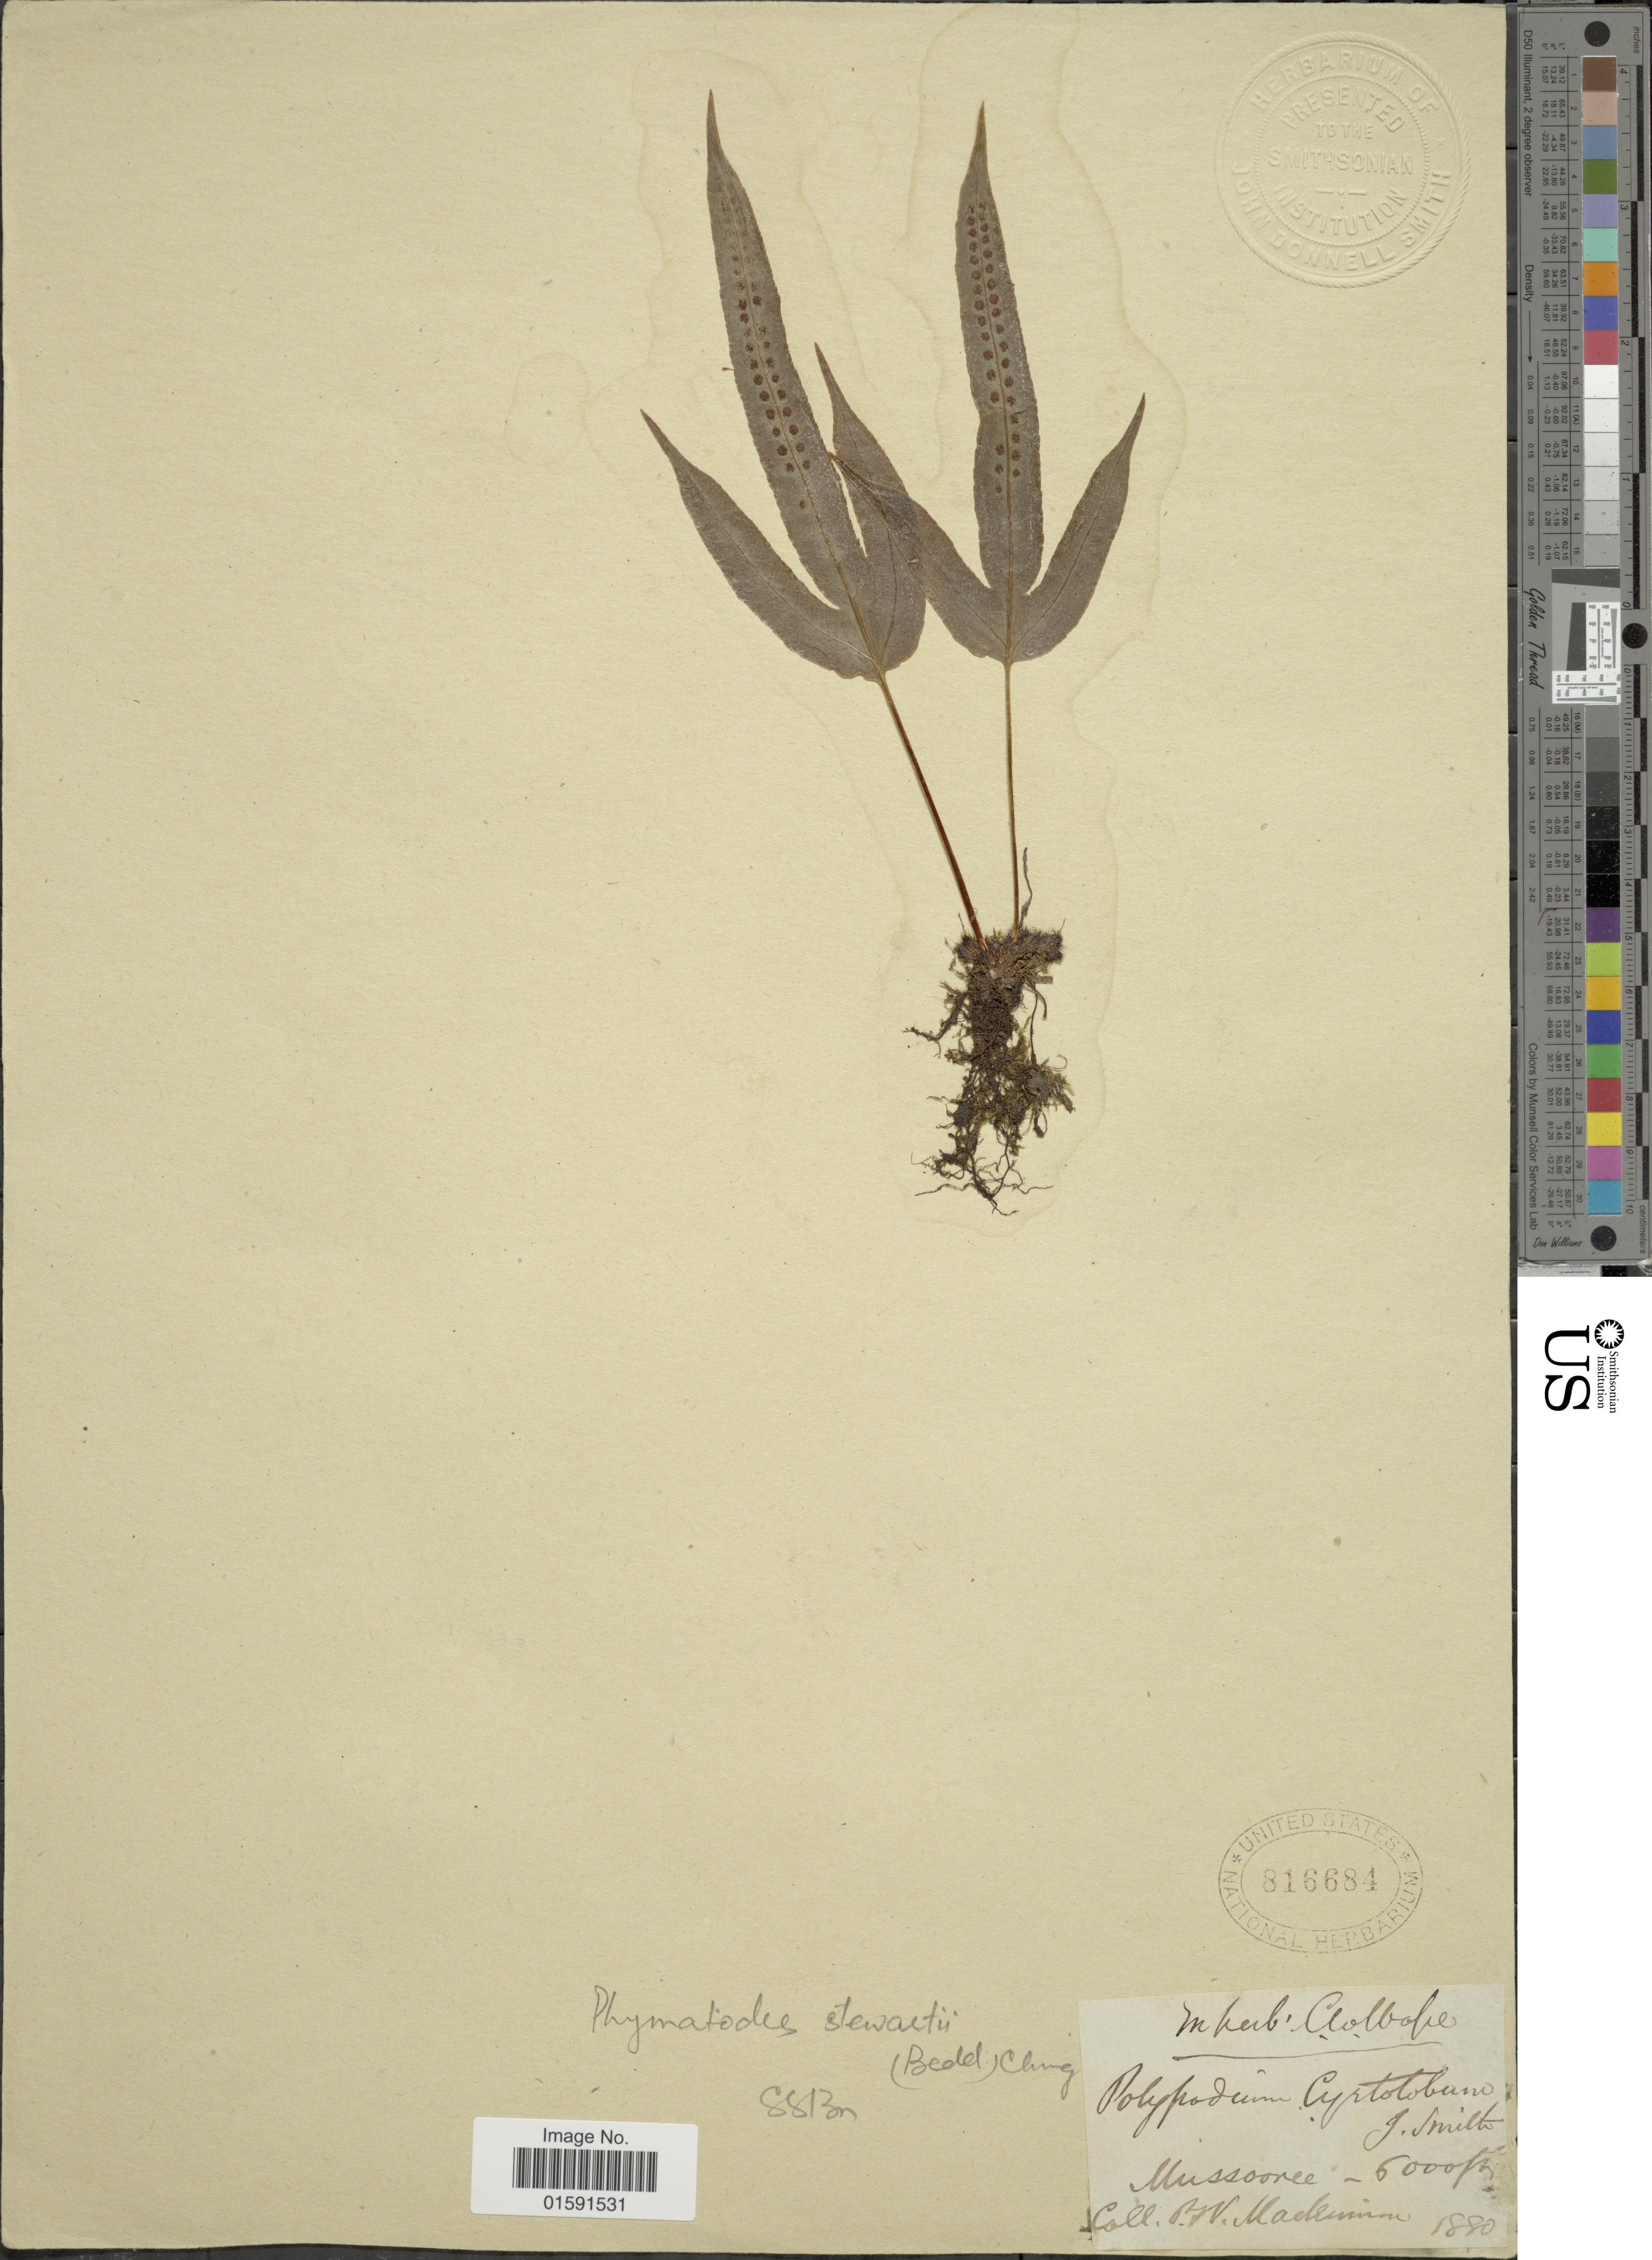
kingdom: Plantae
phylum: Tracheophyta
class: Polypodiopsida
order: Polypodiales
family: Polypodiaceae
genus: Selliguea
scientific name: Selliguea stewartii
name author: (Bedd.) S. L. Yu et al.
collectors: M. Macedo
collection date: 1880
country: India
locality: Mussoorie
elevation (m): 1829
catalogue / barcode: US 816684